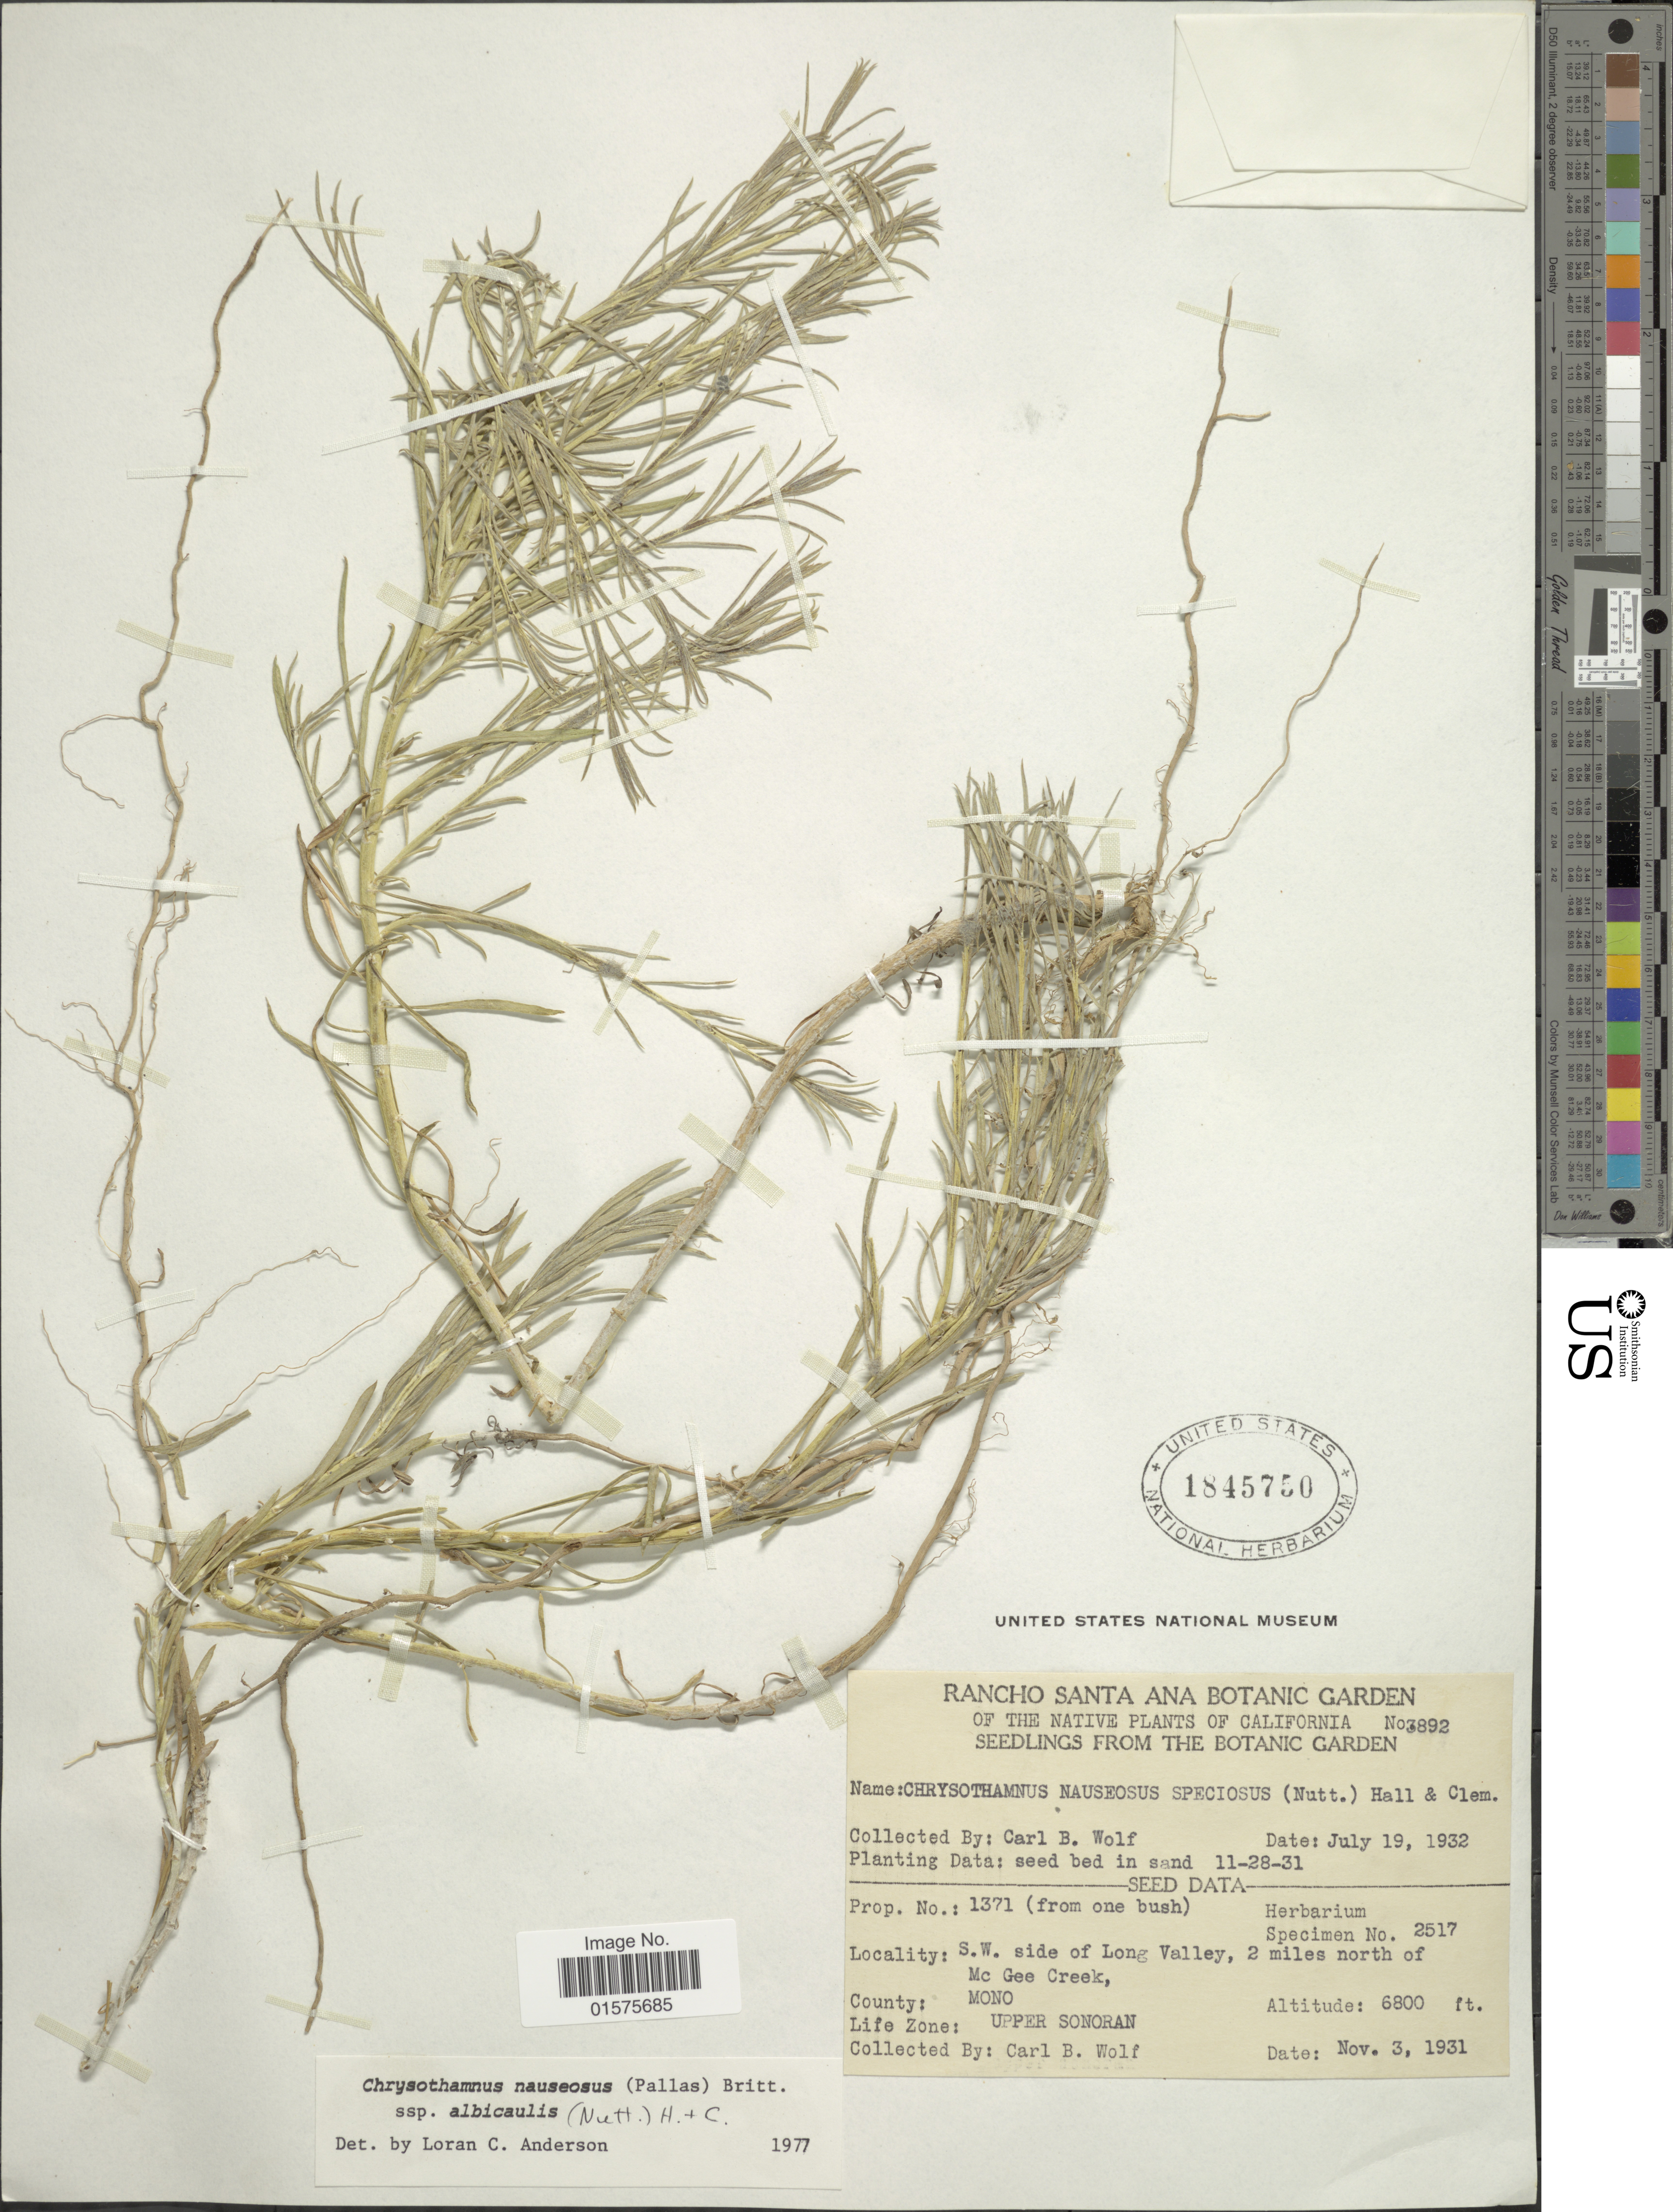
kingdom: Plantae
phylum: Tracheophyta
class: Magnoliopsida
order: Asterales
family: Asteraceae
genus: Ericameria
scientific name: Ericameria nauseosa var. speciosa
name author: (Nutt.) G.L. Nesom & G.I. Baird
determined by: Urbatsch, Lowell E., Curator (LSU), Louisiana State University (UNITED STATES)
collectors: C. B. Wolf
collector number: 3892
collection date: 1932-07-19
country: United States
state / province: California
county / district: Orange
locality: Rancho Santa Ana Botanic Garden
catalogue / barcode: US 1845750